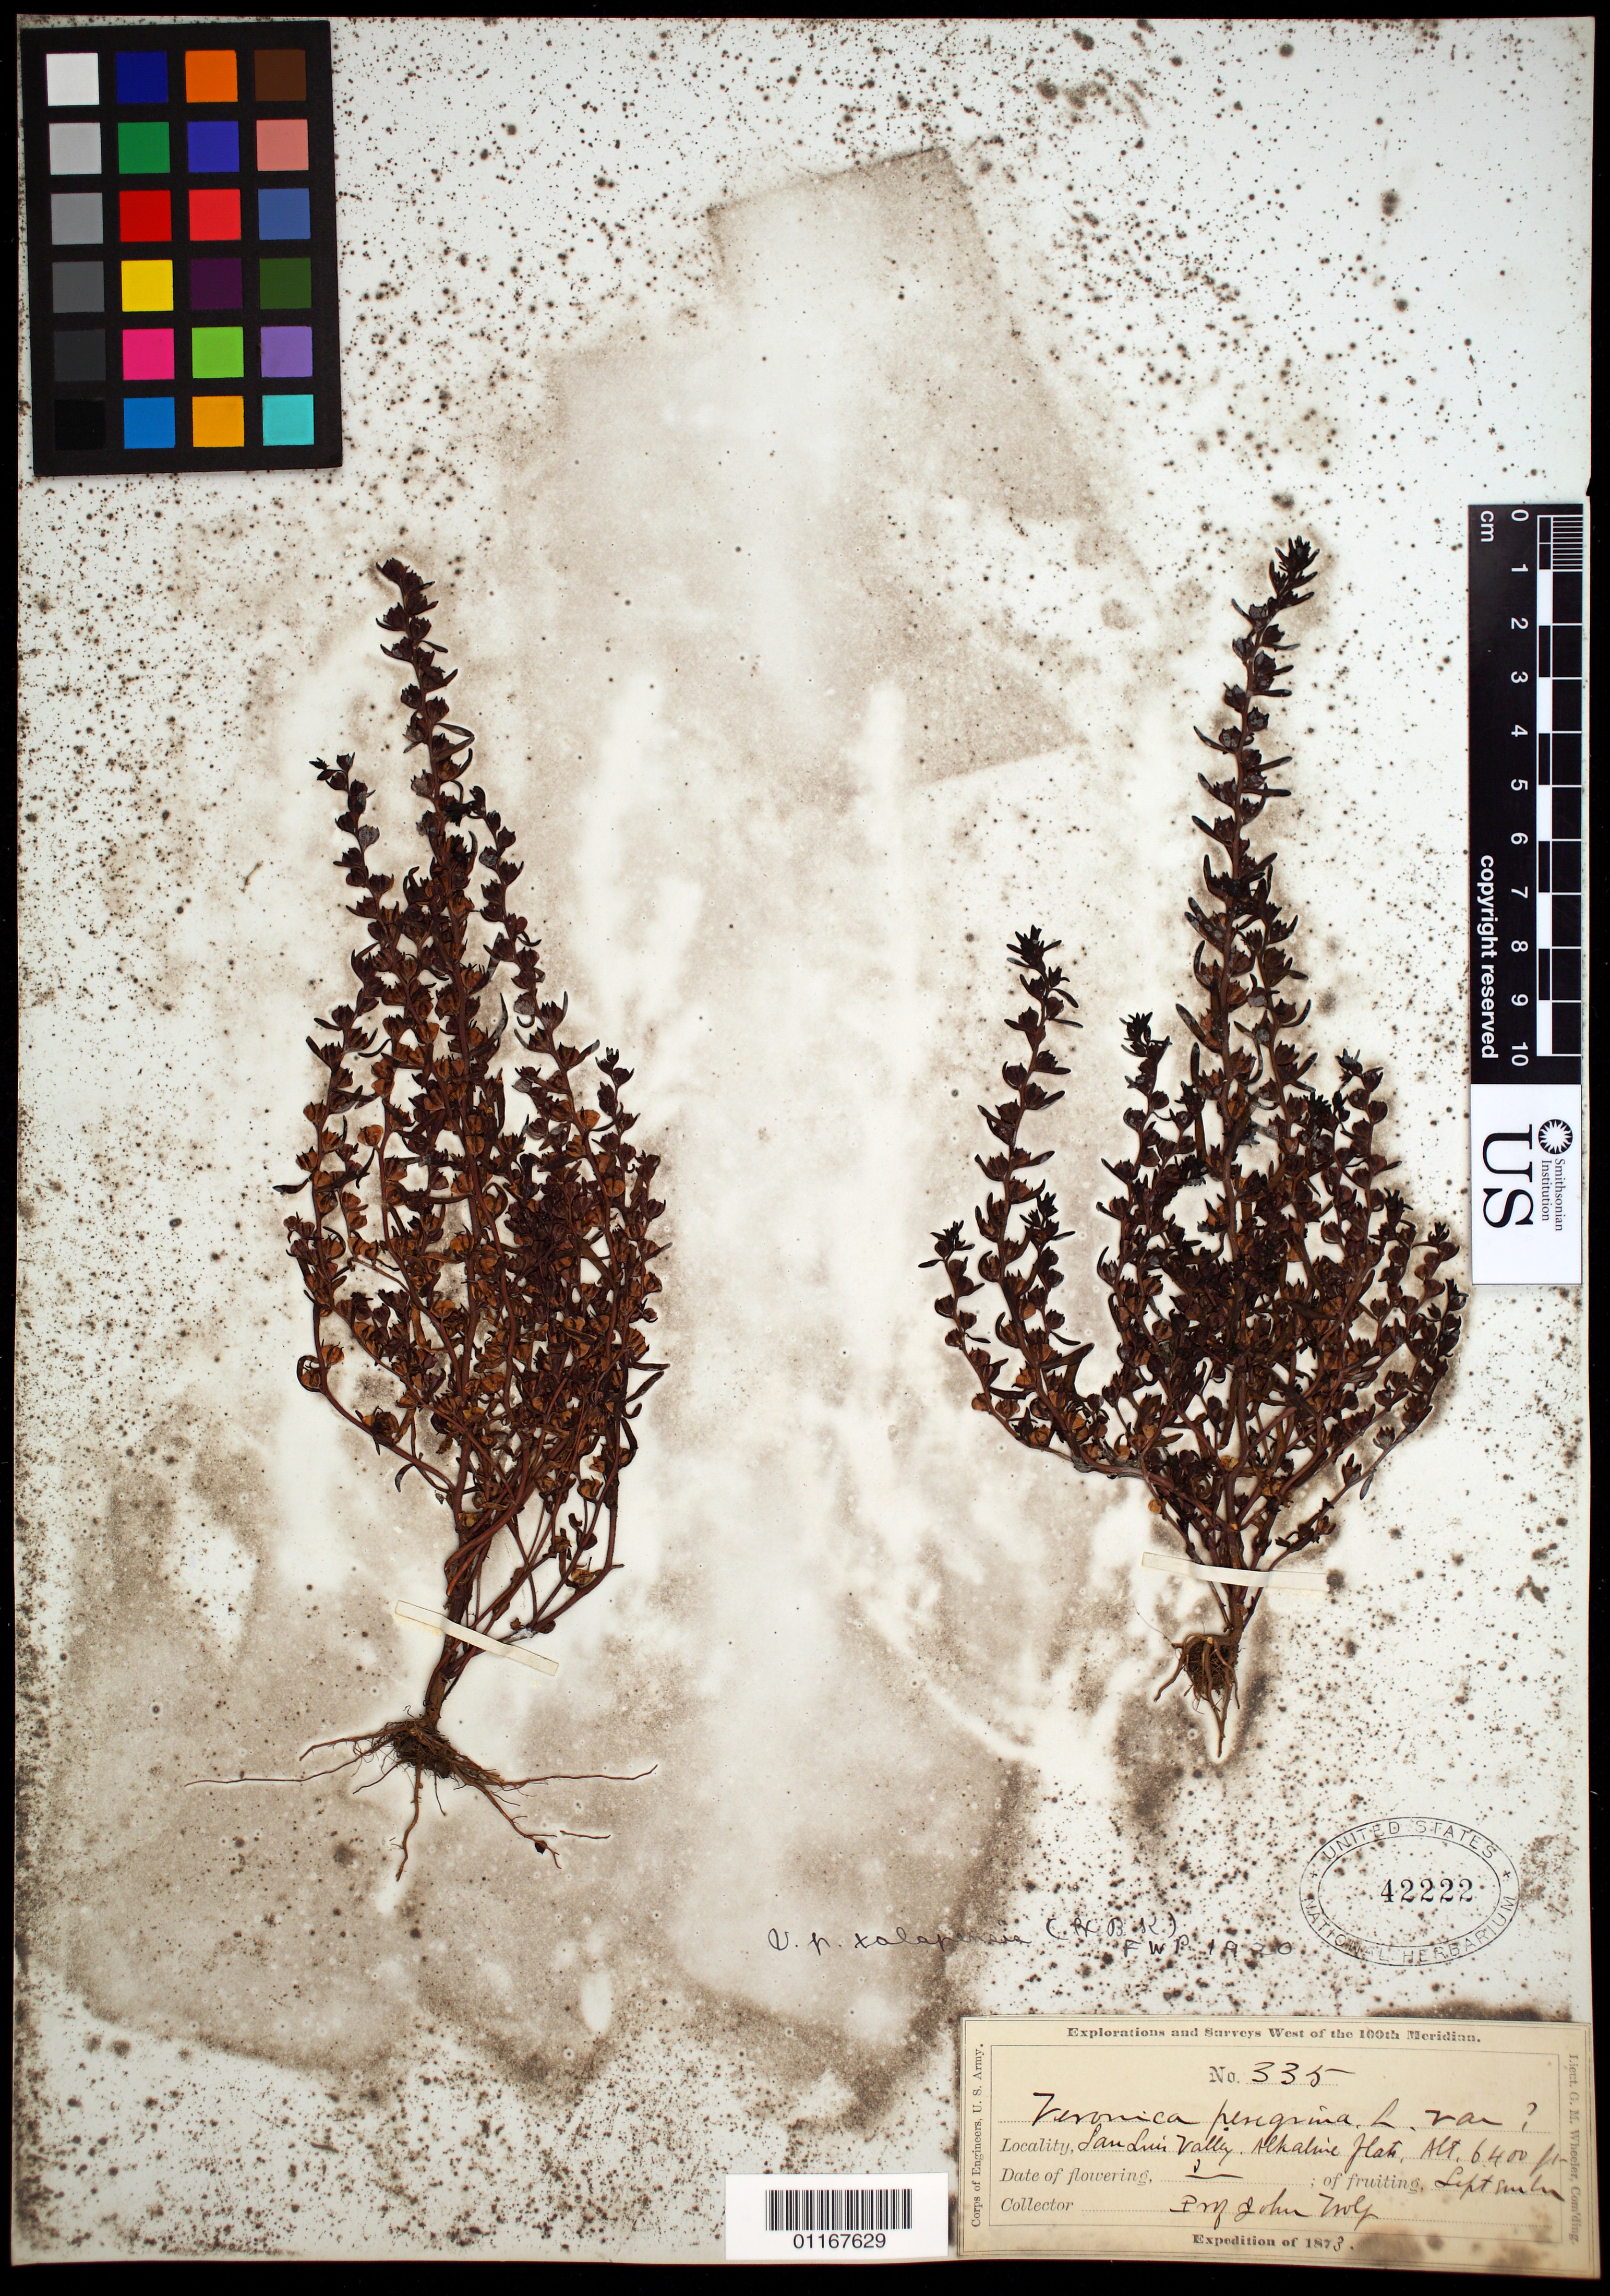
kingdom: Plantae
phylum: Tracheophyta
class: Magnoliopsida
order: Lamiales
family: Plantaginaceae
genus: Veronica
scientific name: Veronica peregrina var. xalapensis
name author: Kunth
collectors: J. Wolf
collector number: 335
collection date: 1873-09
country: United States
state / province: Colorado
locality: San Luis Valley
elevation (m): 1951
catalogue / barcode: US 42222